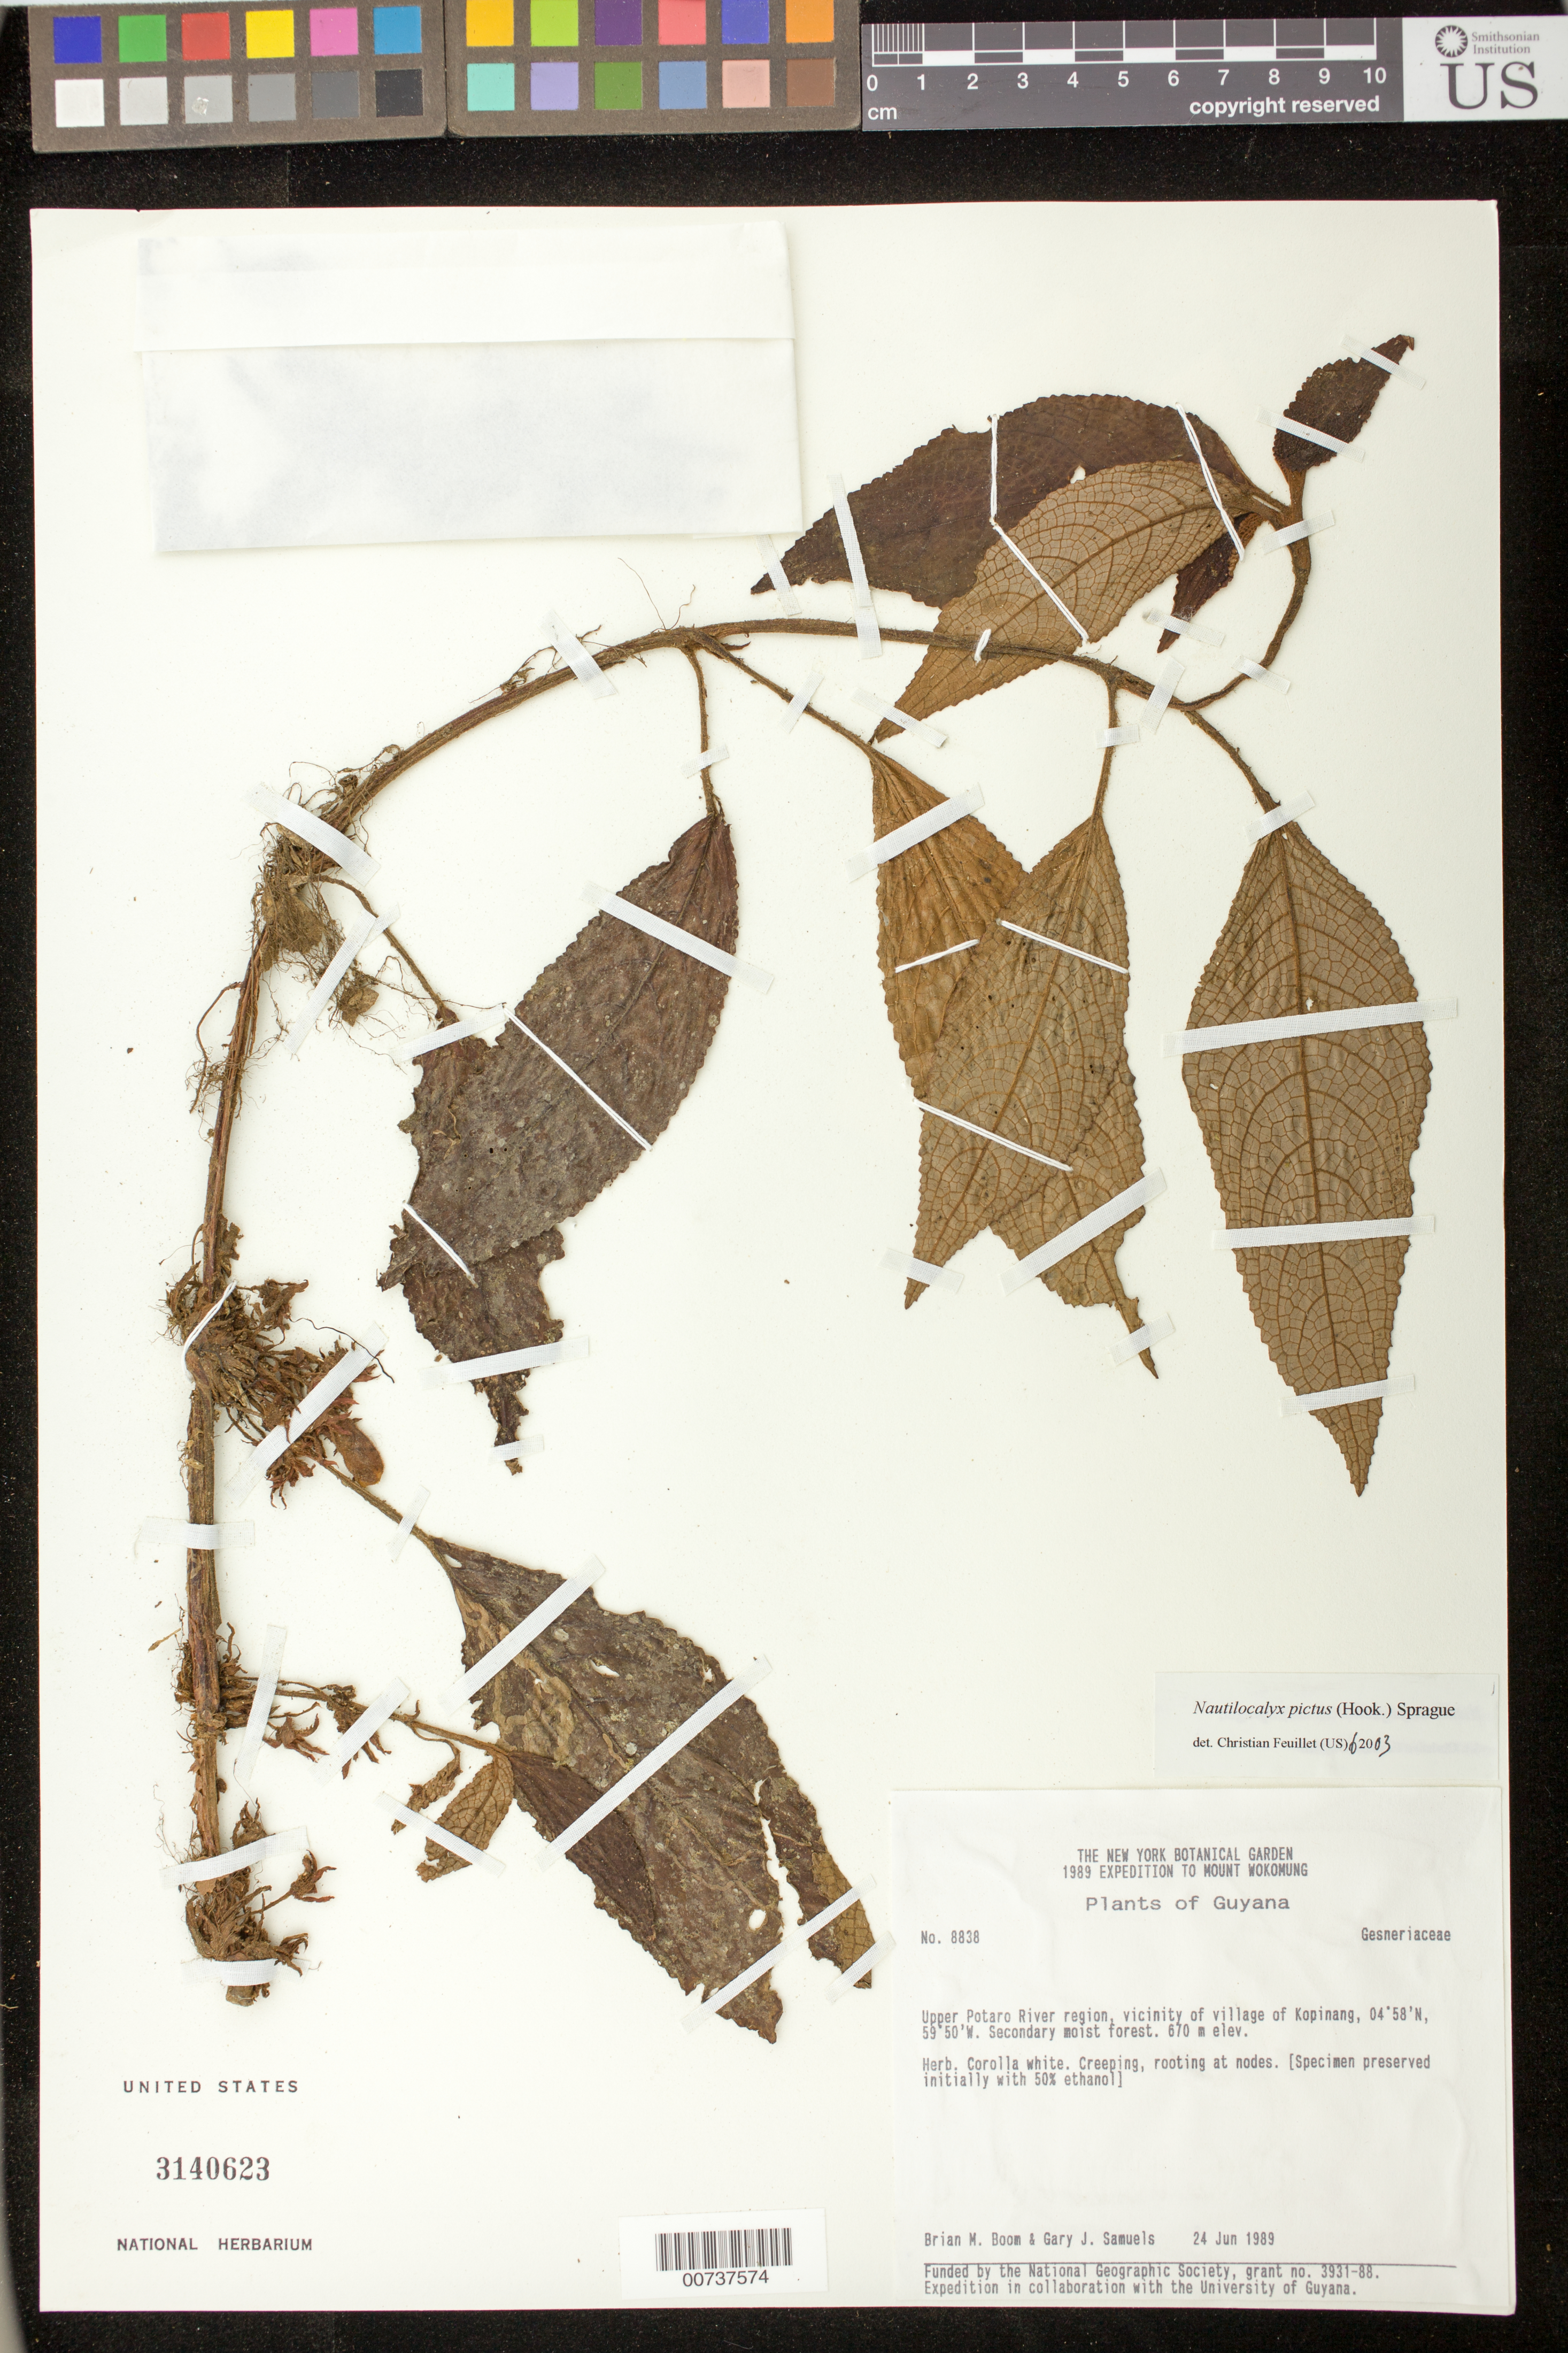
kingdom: Plantae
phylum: Tracheophyta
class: Magnoliopsida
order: Lamiales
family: Gesneriaceae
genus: Nautilocalyx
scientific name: Nautilocalyx pictus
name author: (Hook.) Sprague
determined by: Feuillet, C.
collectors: B. M. Boom & G. Samuels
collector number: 8838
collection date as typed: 24 Jun 1989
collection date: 1989-06-24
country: Guyana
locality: Upper Potaro River region, vicinity of village of Kopinang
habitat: Secondary moist forest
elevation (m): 670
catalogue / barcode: US 3140623